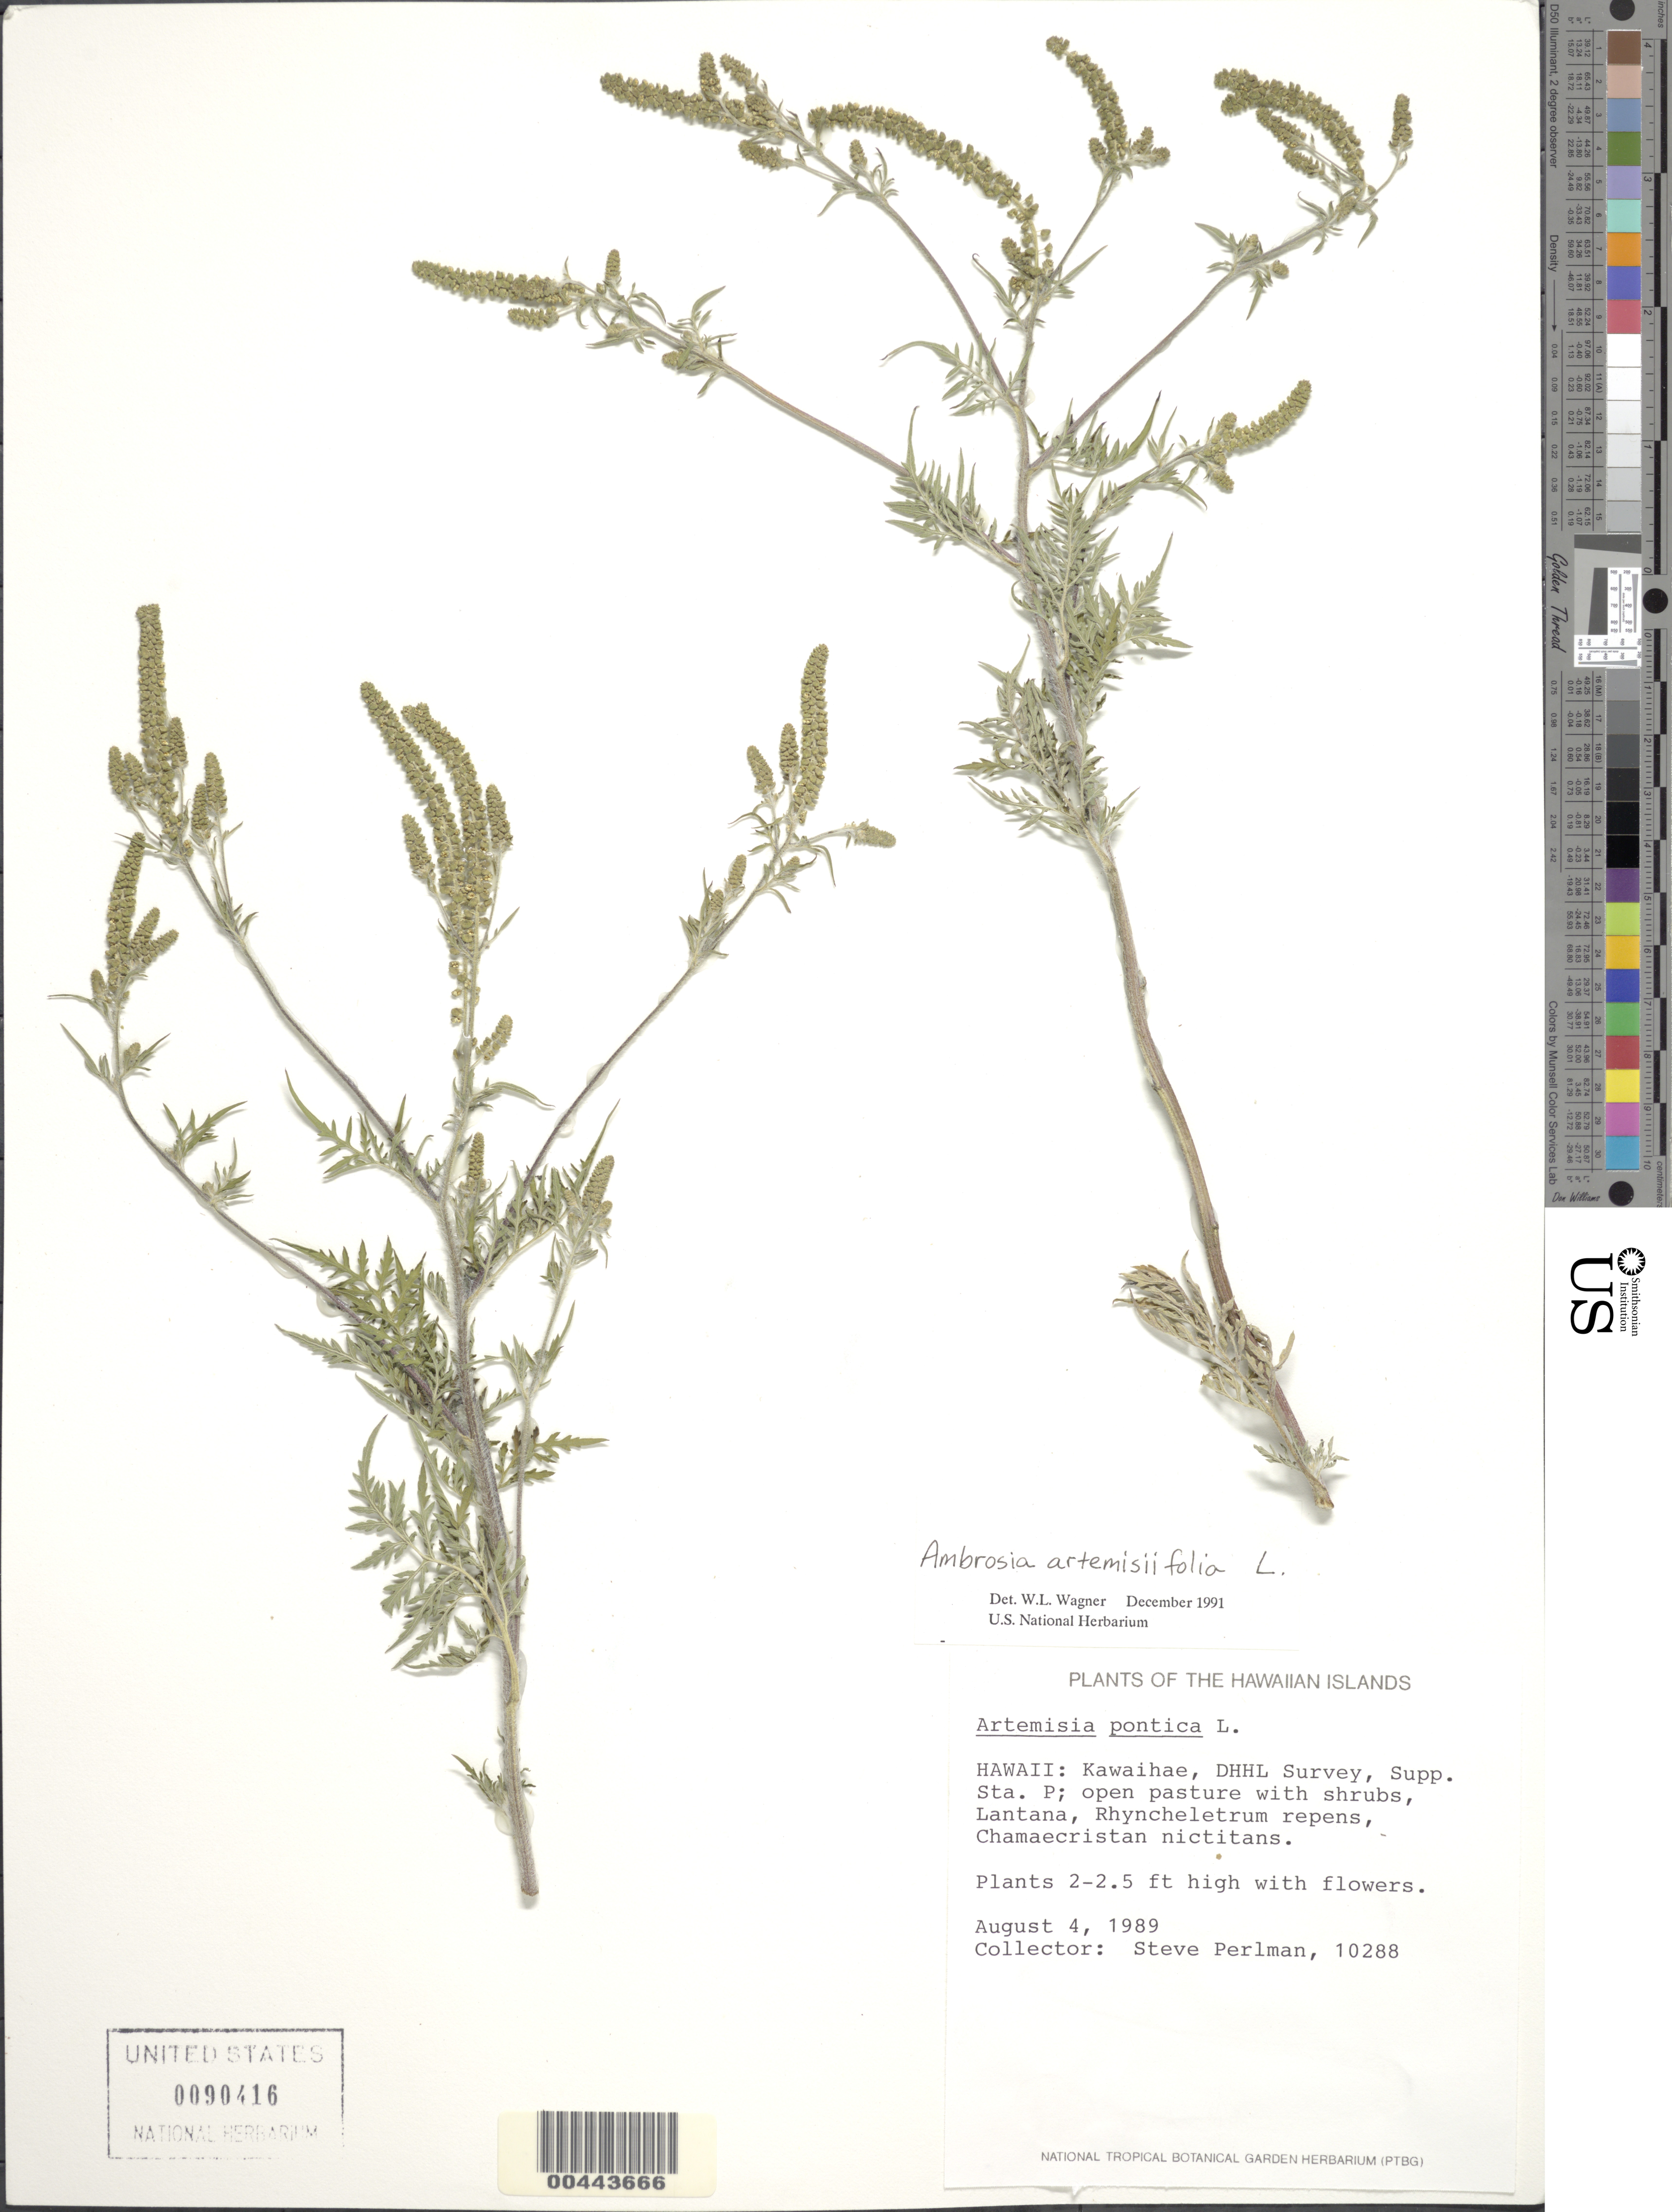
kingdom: Plantae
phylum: Tracheophyta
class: Magnoliopsida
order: Asterales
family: Asteraceae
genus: Ambrosia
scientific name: Ambrosia artemisiifolia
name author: L.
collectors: S. P. Perlman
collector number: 10288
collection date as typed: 4 Aug 1989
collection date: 1989-08-04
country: United States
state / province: Hawaii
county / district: Hawaii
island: Hawaii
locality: Kawaihae, DHHL Survey, Supp. Sta. P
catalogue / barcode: US 90416